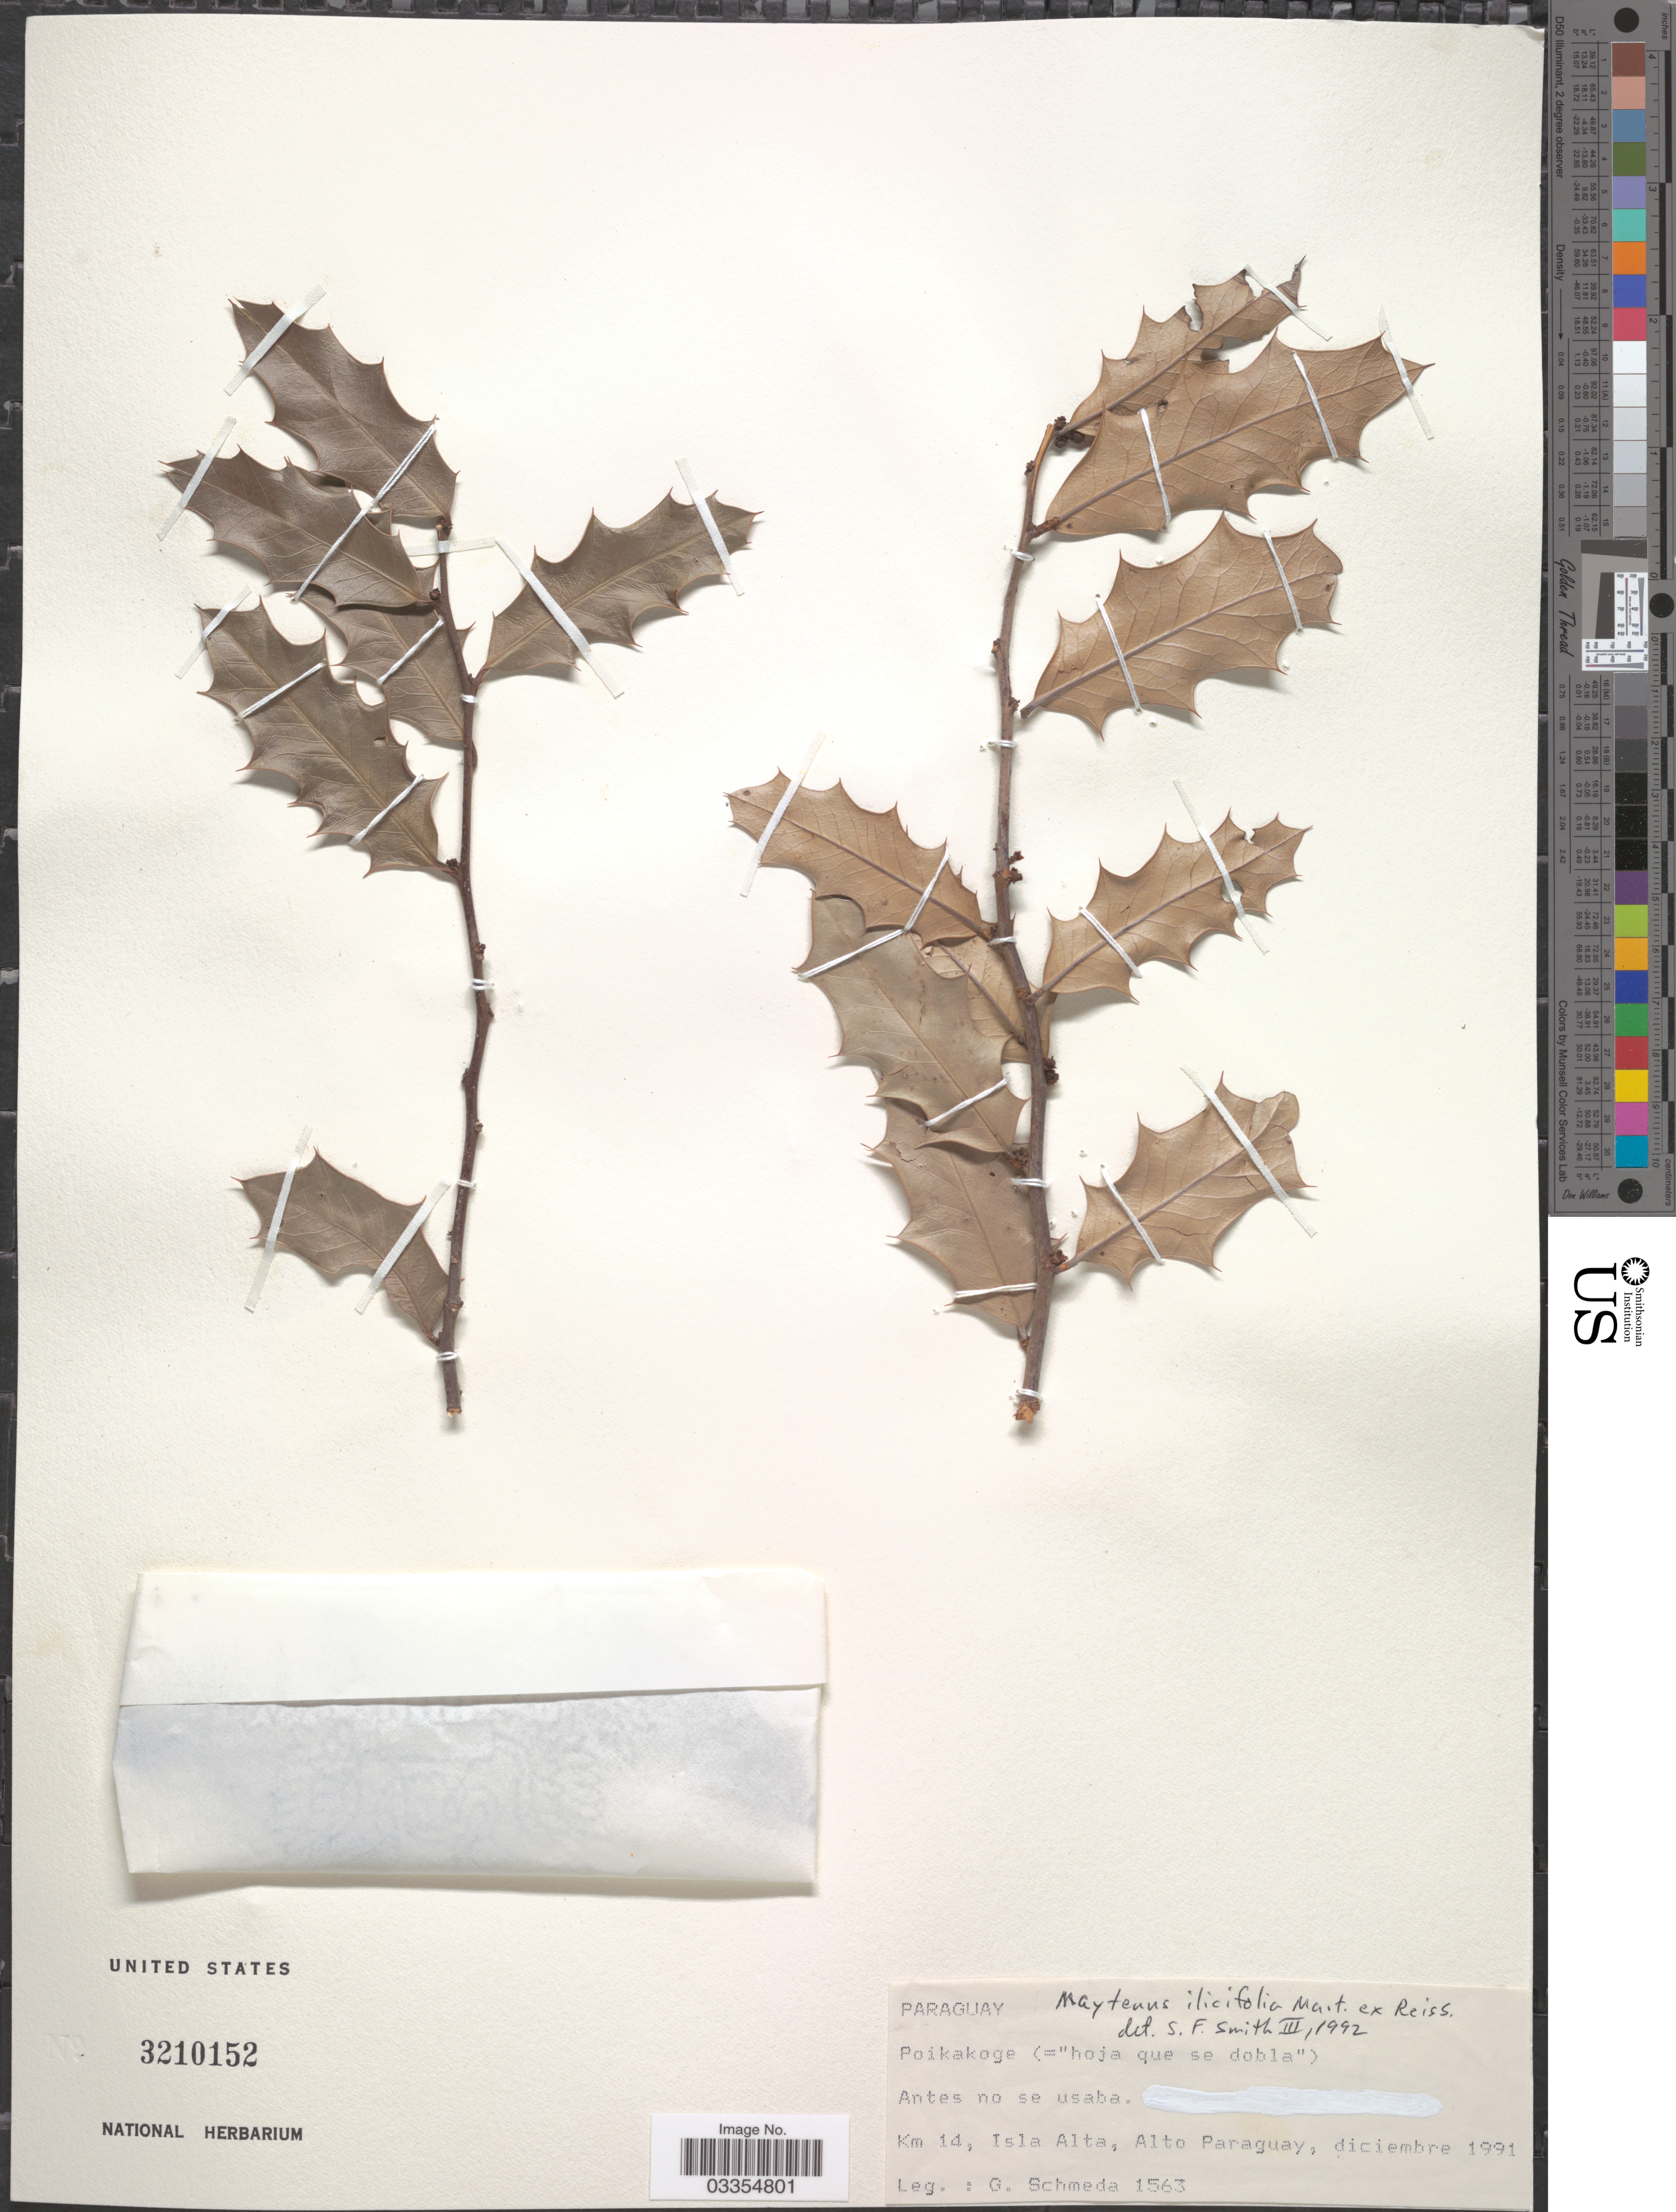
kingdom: Plantae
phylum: Tracheophyta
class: Magnoliopsida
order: Celastrales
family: Celastraceae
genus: Maytenus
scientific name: Maytenus ilicifolia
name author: (Schrad.) Planch.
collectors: G. Schmeda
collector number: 1563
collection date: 1991-12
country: Paraguay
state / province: Alto Paraguay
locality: Km 14, Isla Alta.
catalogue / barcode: US 3210152